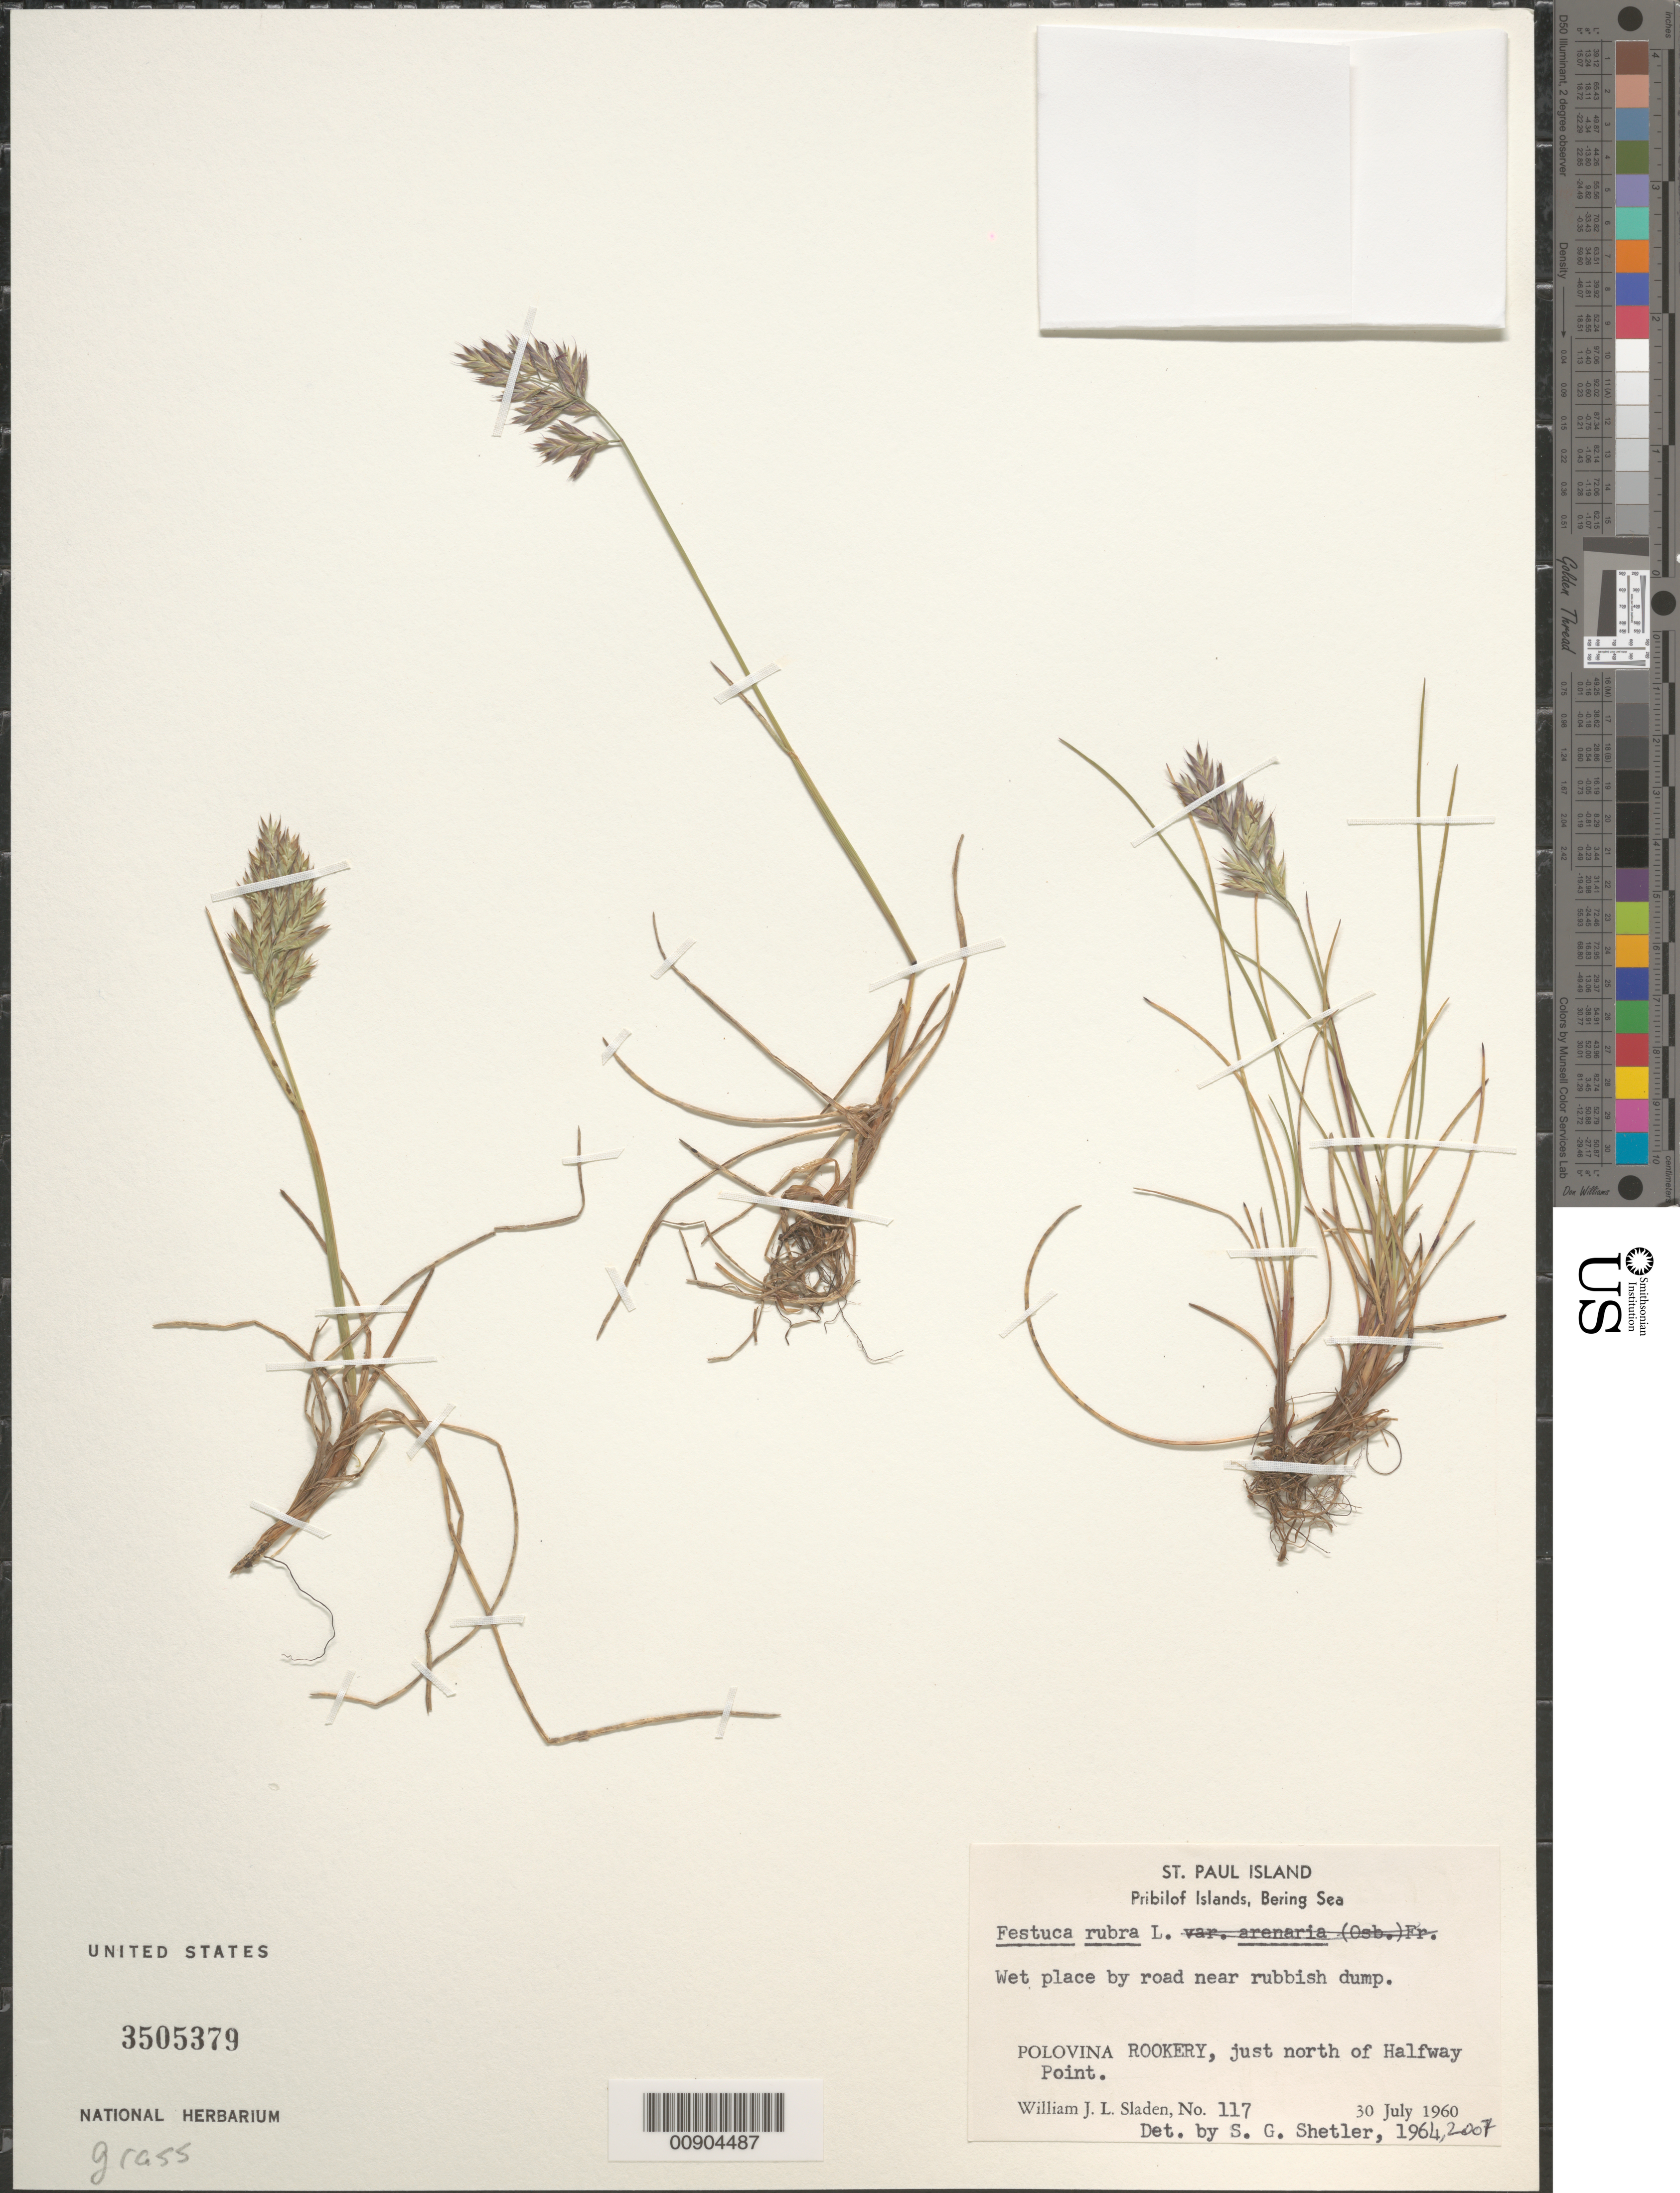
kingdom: Plantae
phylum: Tracheophyta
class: Liliopsida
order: Poales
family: Poaceae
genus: Festuca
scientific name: Festuca rubra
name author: L.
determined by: Shetler, Stanwyn G., (US), NMNH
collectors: W. Sladen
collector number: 117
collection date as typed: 30 Jul 1960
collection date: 1960-07-30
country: United States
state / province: Alaska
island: St. Paul Island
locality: St. Paul Island. Polovina Rookery, just north of Halfway Point., Bering Sea, Pribilof Islands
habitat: Wet place by road near rubbish dump.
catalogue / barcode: US 3505379